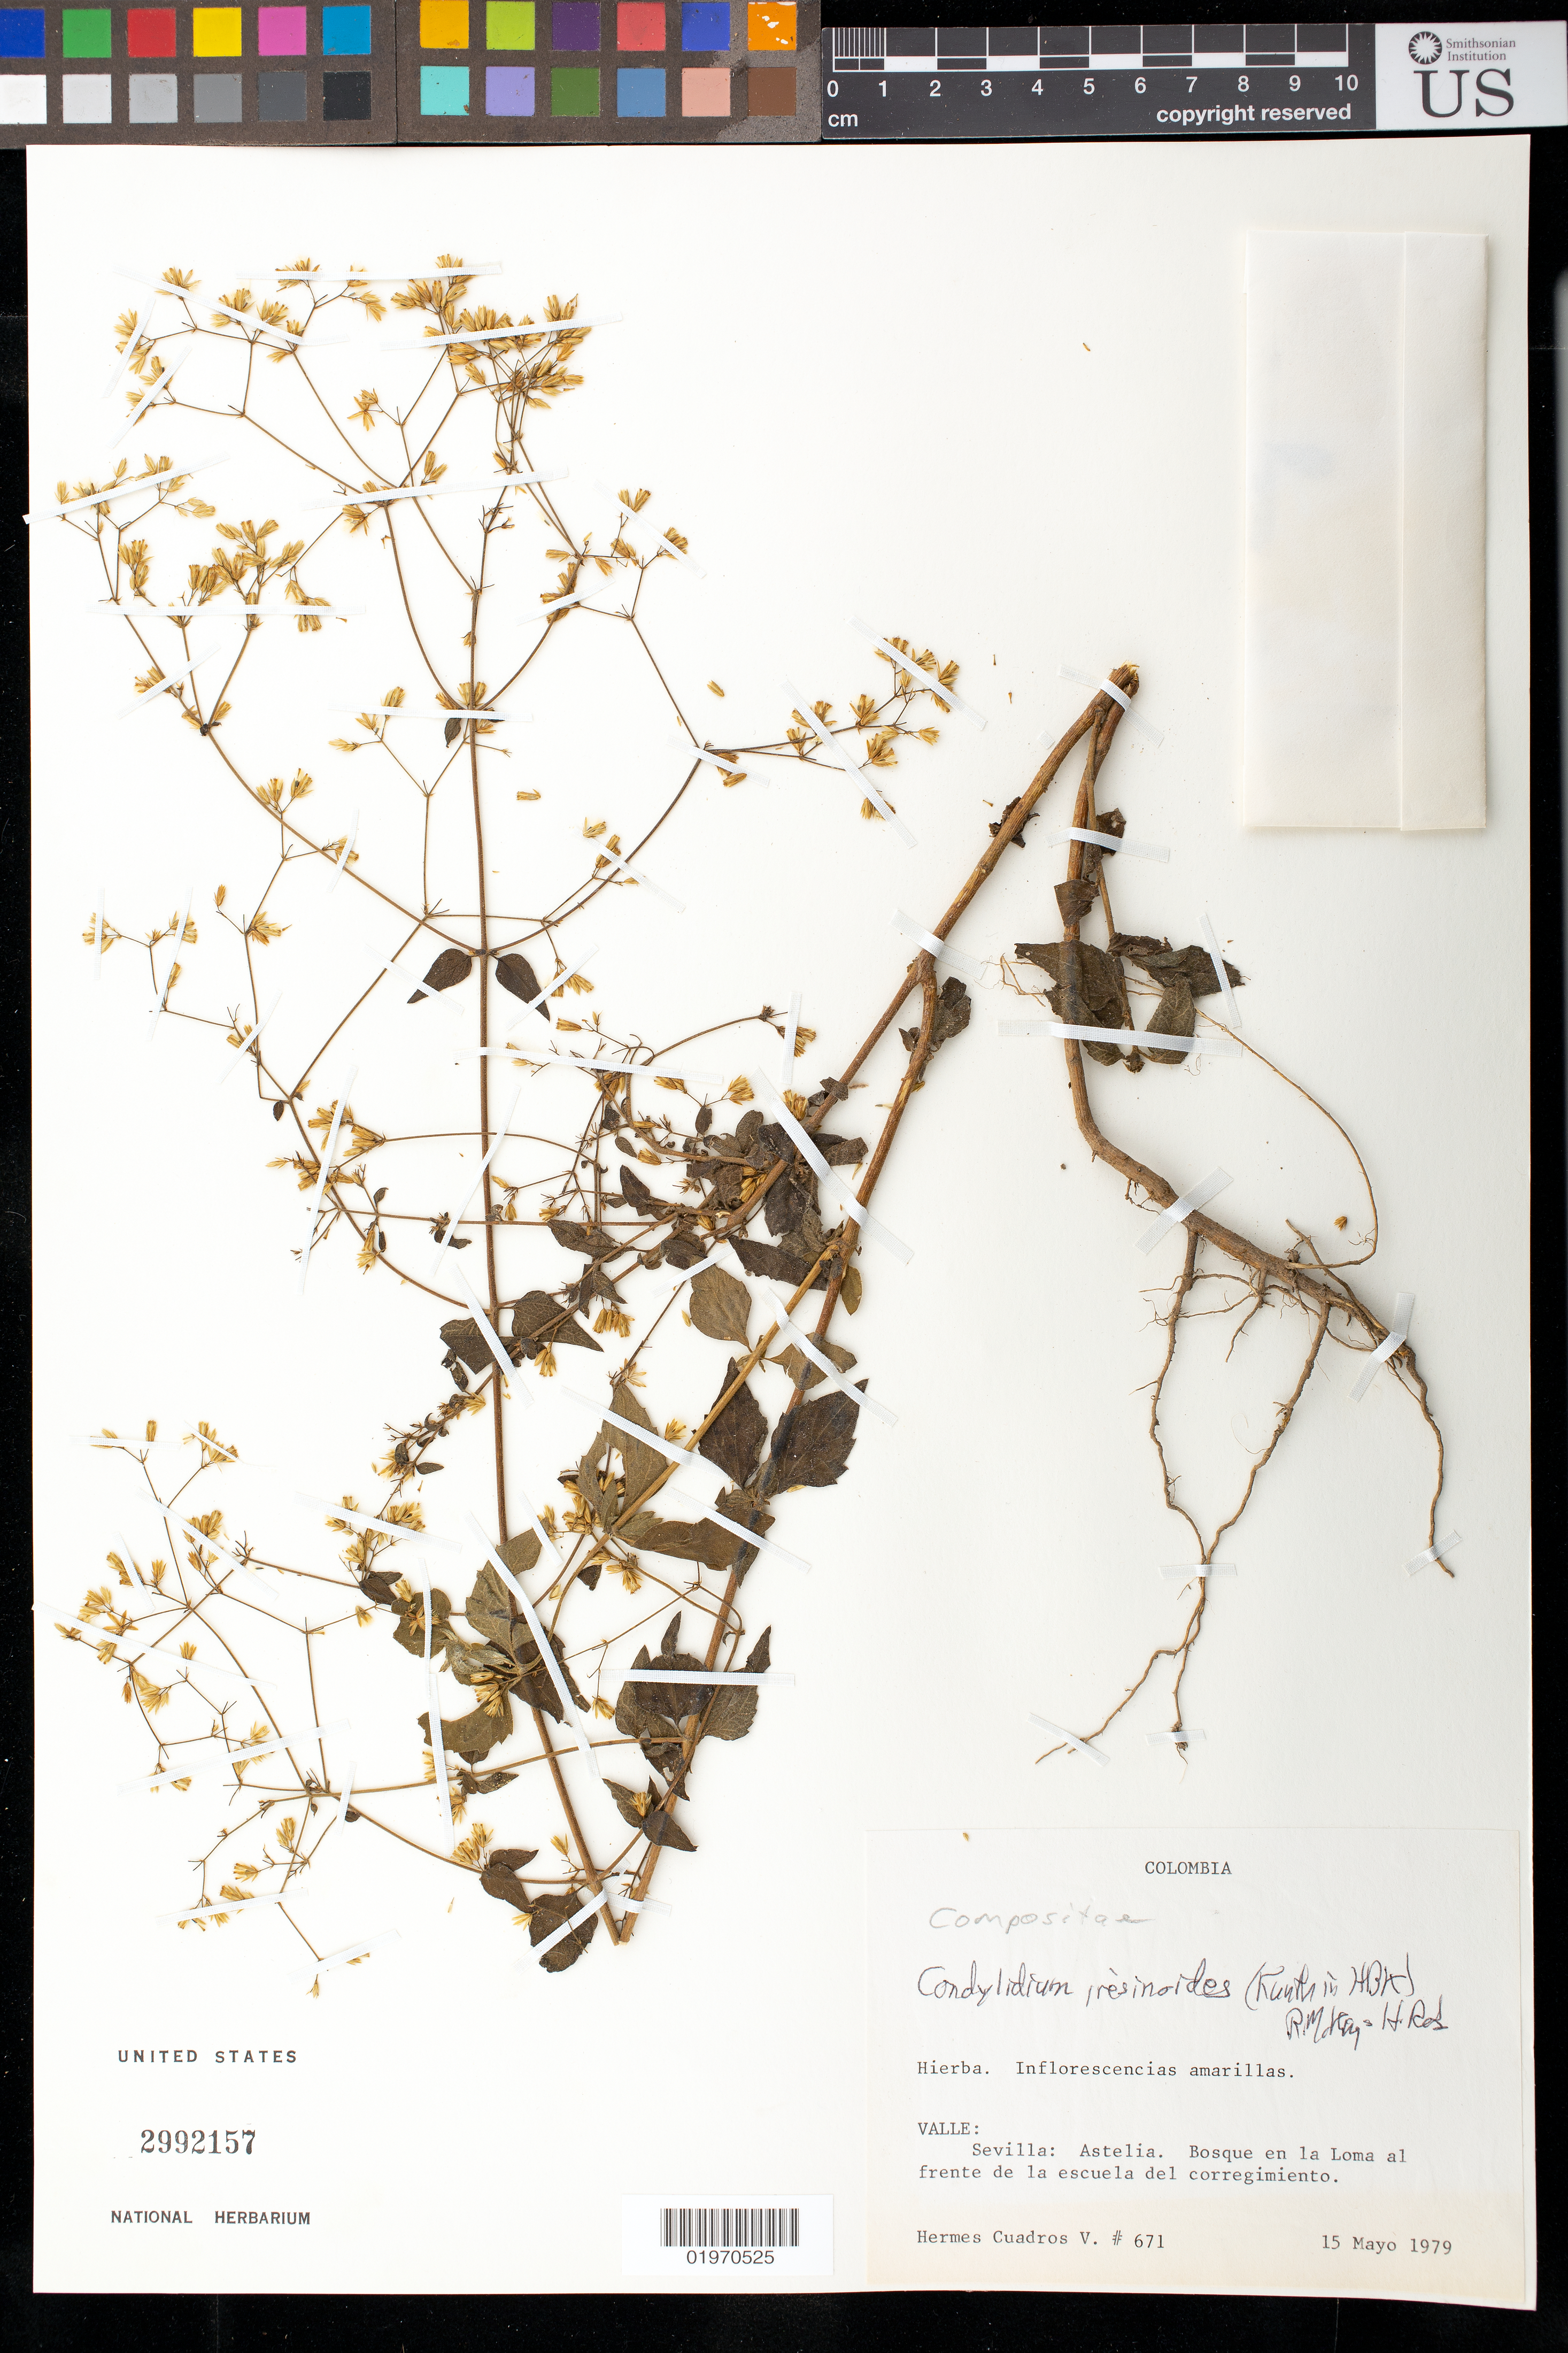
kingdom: Plantae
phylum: Tracheophyta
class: Magnoliopsida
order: Asterales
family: Asteraceae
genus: Condylidium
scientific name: Condylidium iresinoides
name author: (Kunth) R.M. King & H. Rob.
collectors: H. Cuadros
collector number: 671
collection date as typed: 15 May 1979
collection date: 1979-05-15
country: Colombia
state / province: Valle del Cauca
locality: Sevilla: Astelia.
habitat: Bosque en la Loma al frente de la escuela del corregimiento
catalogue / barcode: US 2992157